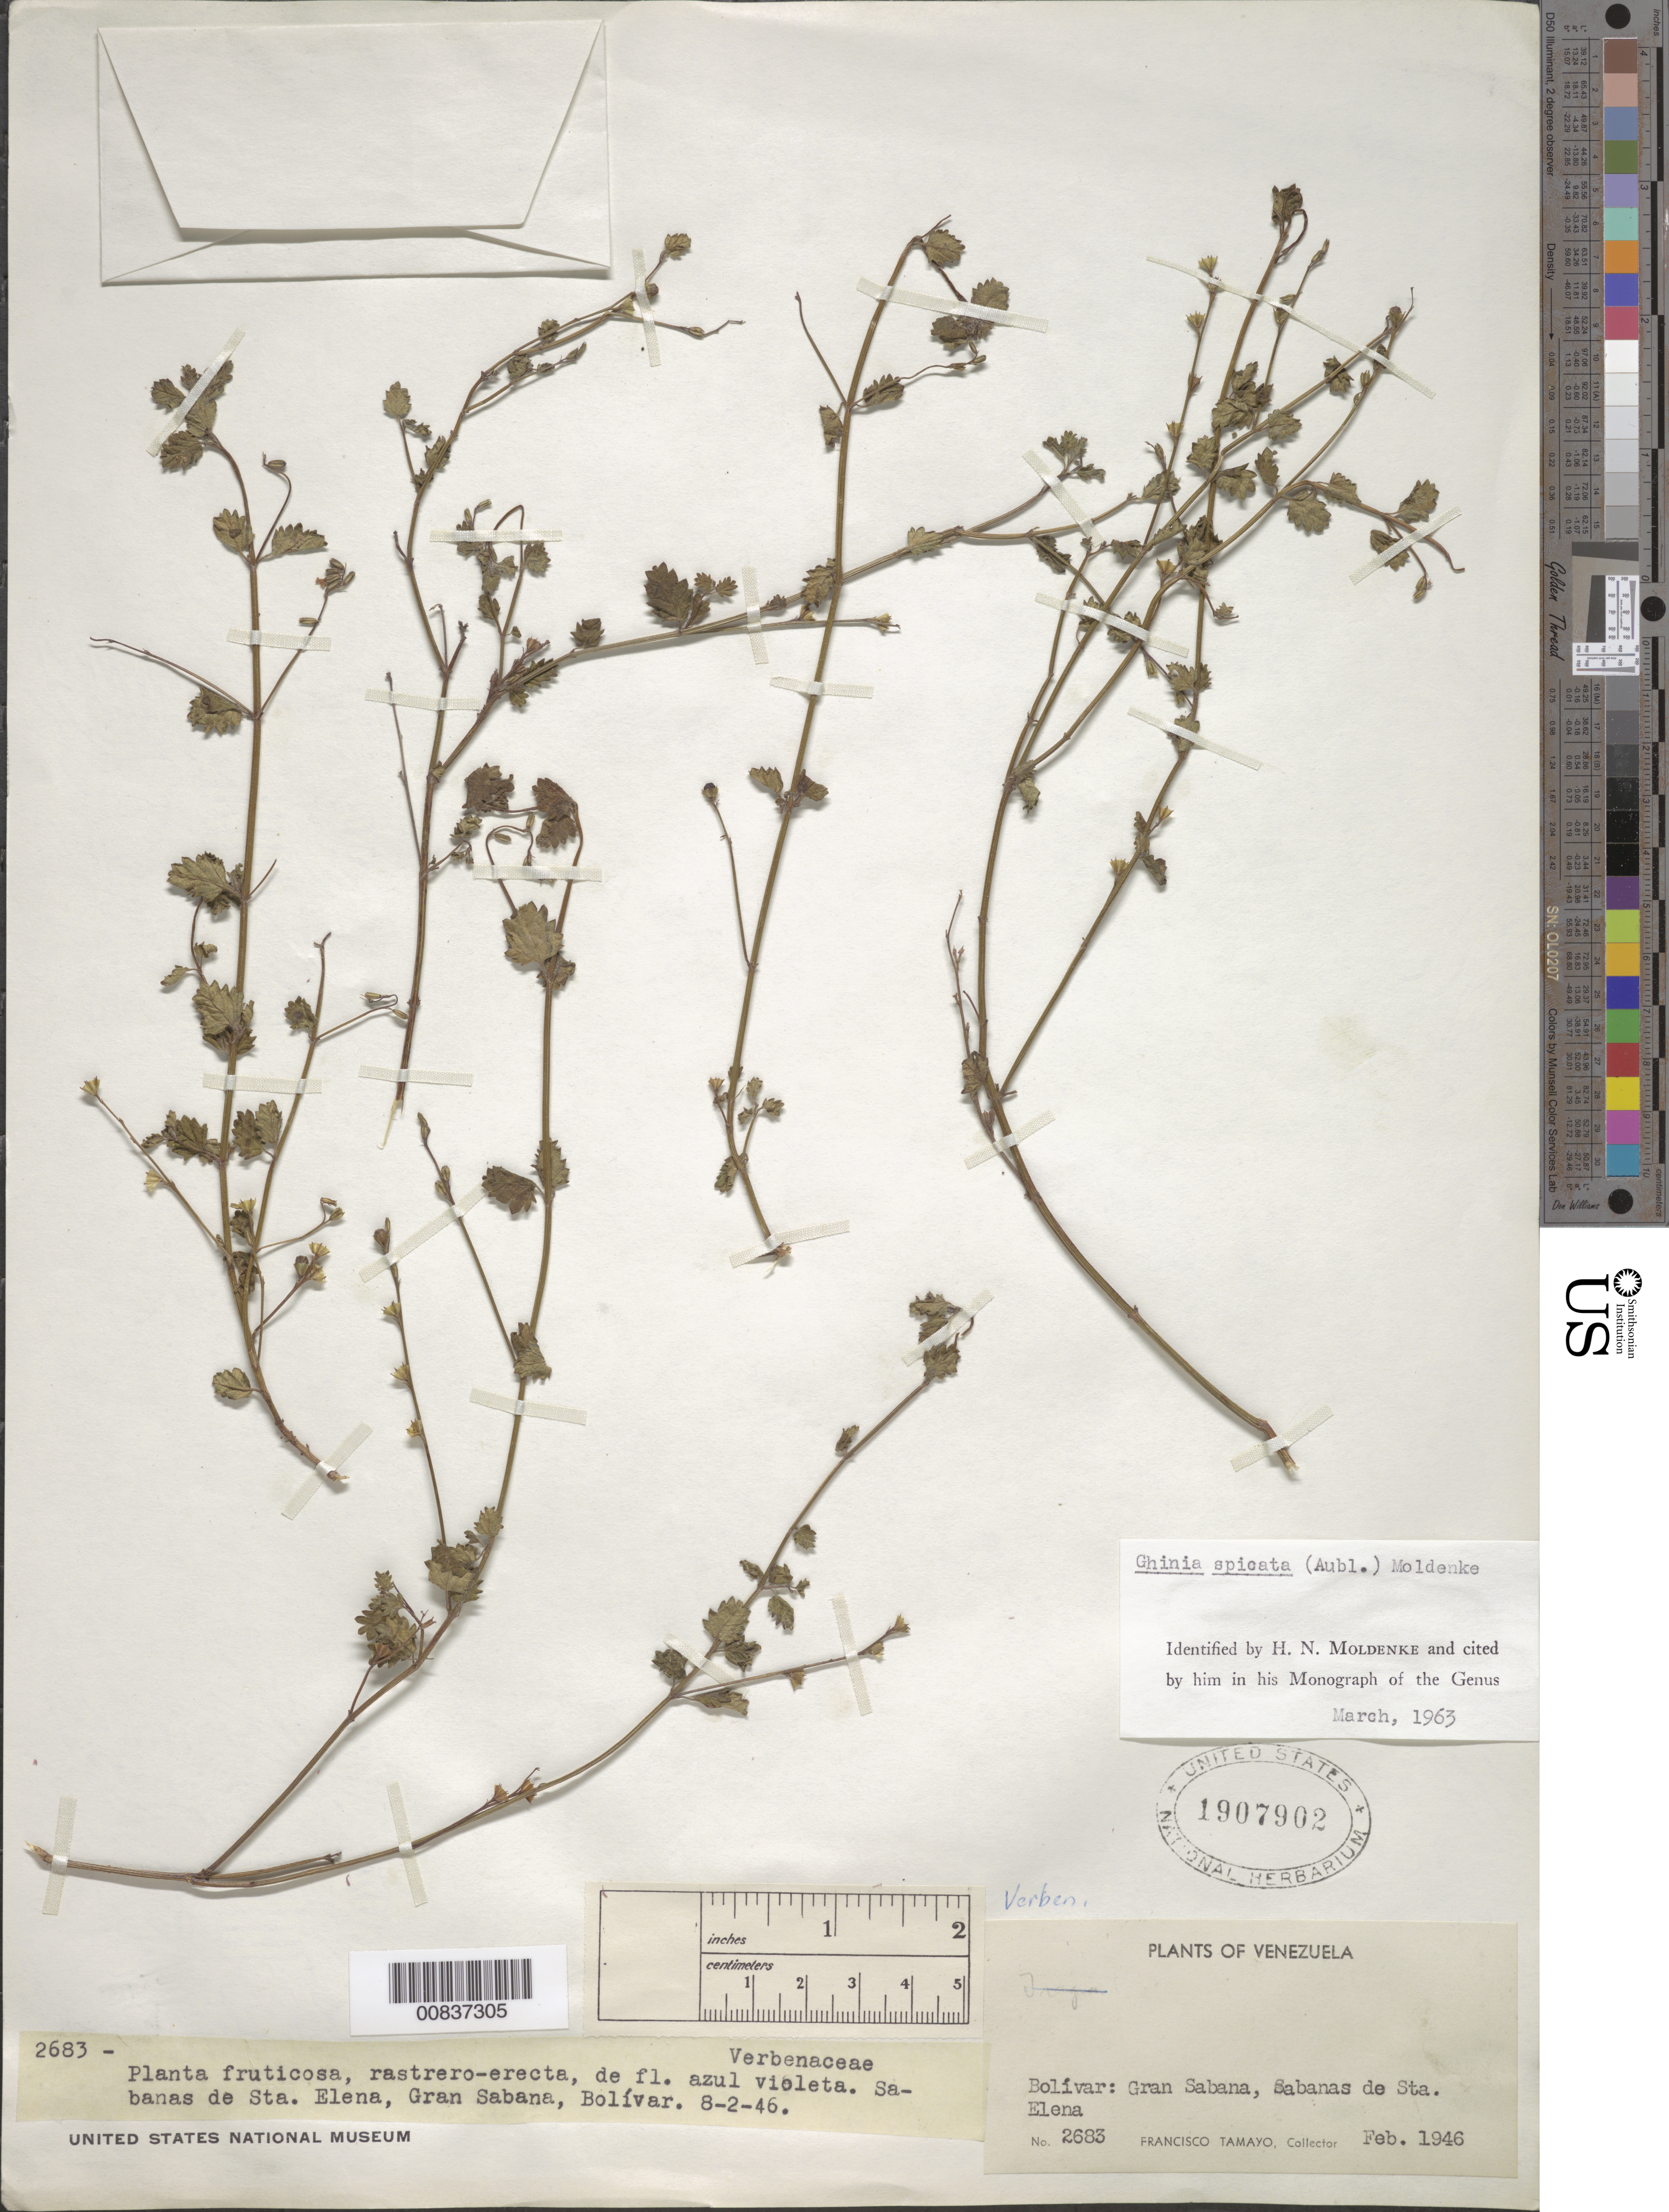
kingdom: Plantae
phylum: Tracheophyta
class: Magnoliopsida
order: Lamiales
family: Verbenaceae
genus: Ghinia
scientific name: Ghinia spicata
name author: (Aubl.) Moldenke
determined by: Moldenke, H. N.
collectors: F. Tamayo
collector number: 2683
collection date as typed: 8-Feb-46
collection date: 1946-02-08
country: Venezuela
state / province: Bolívar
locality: Gran Sabana, Sta. Elena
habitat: Sabanas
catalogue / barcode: US 1907902